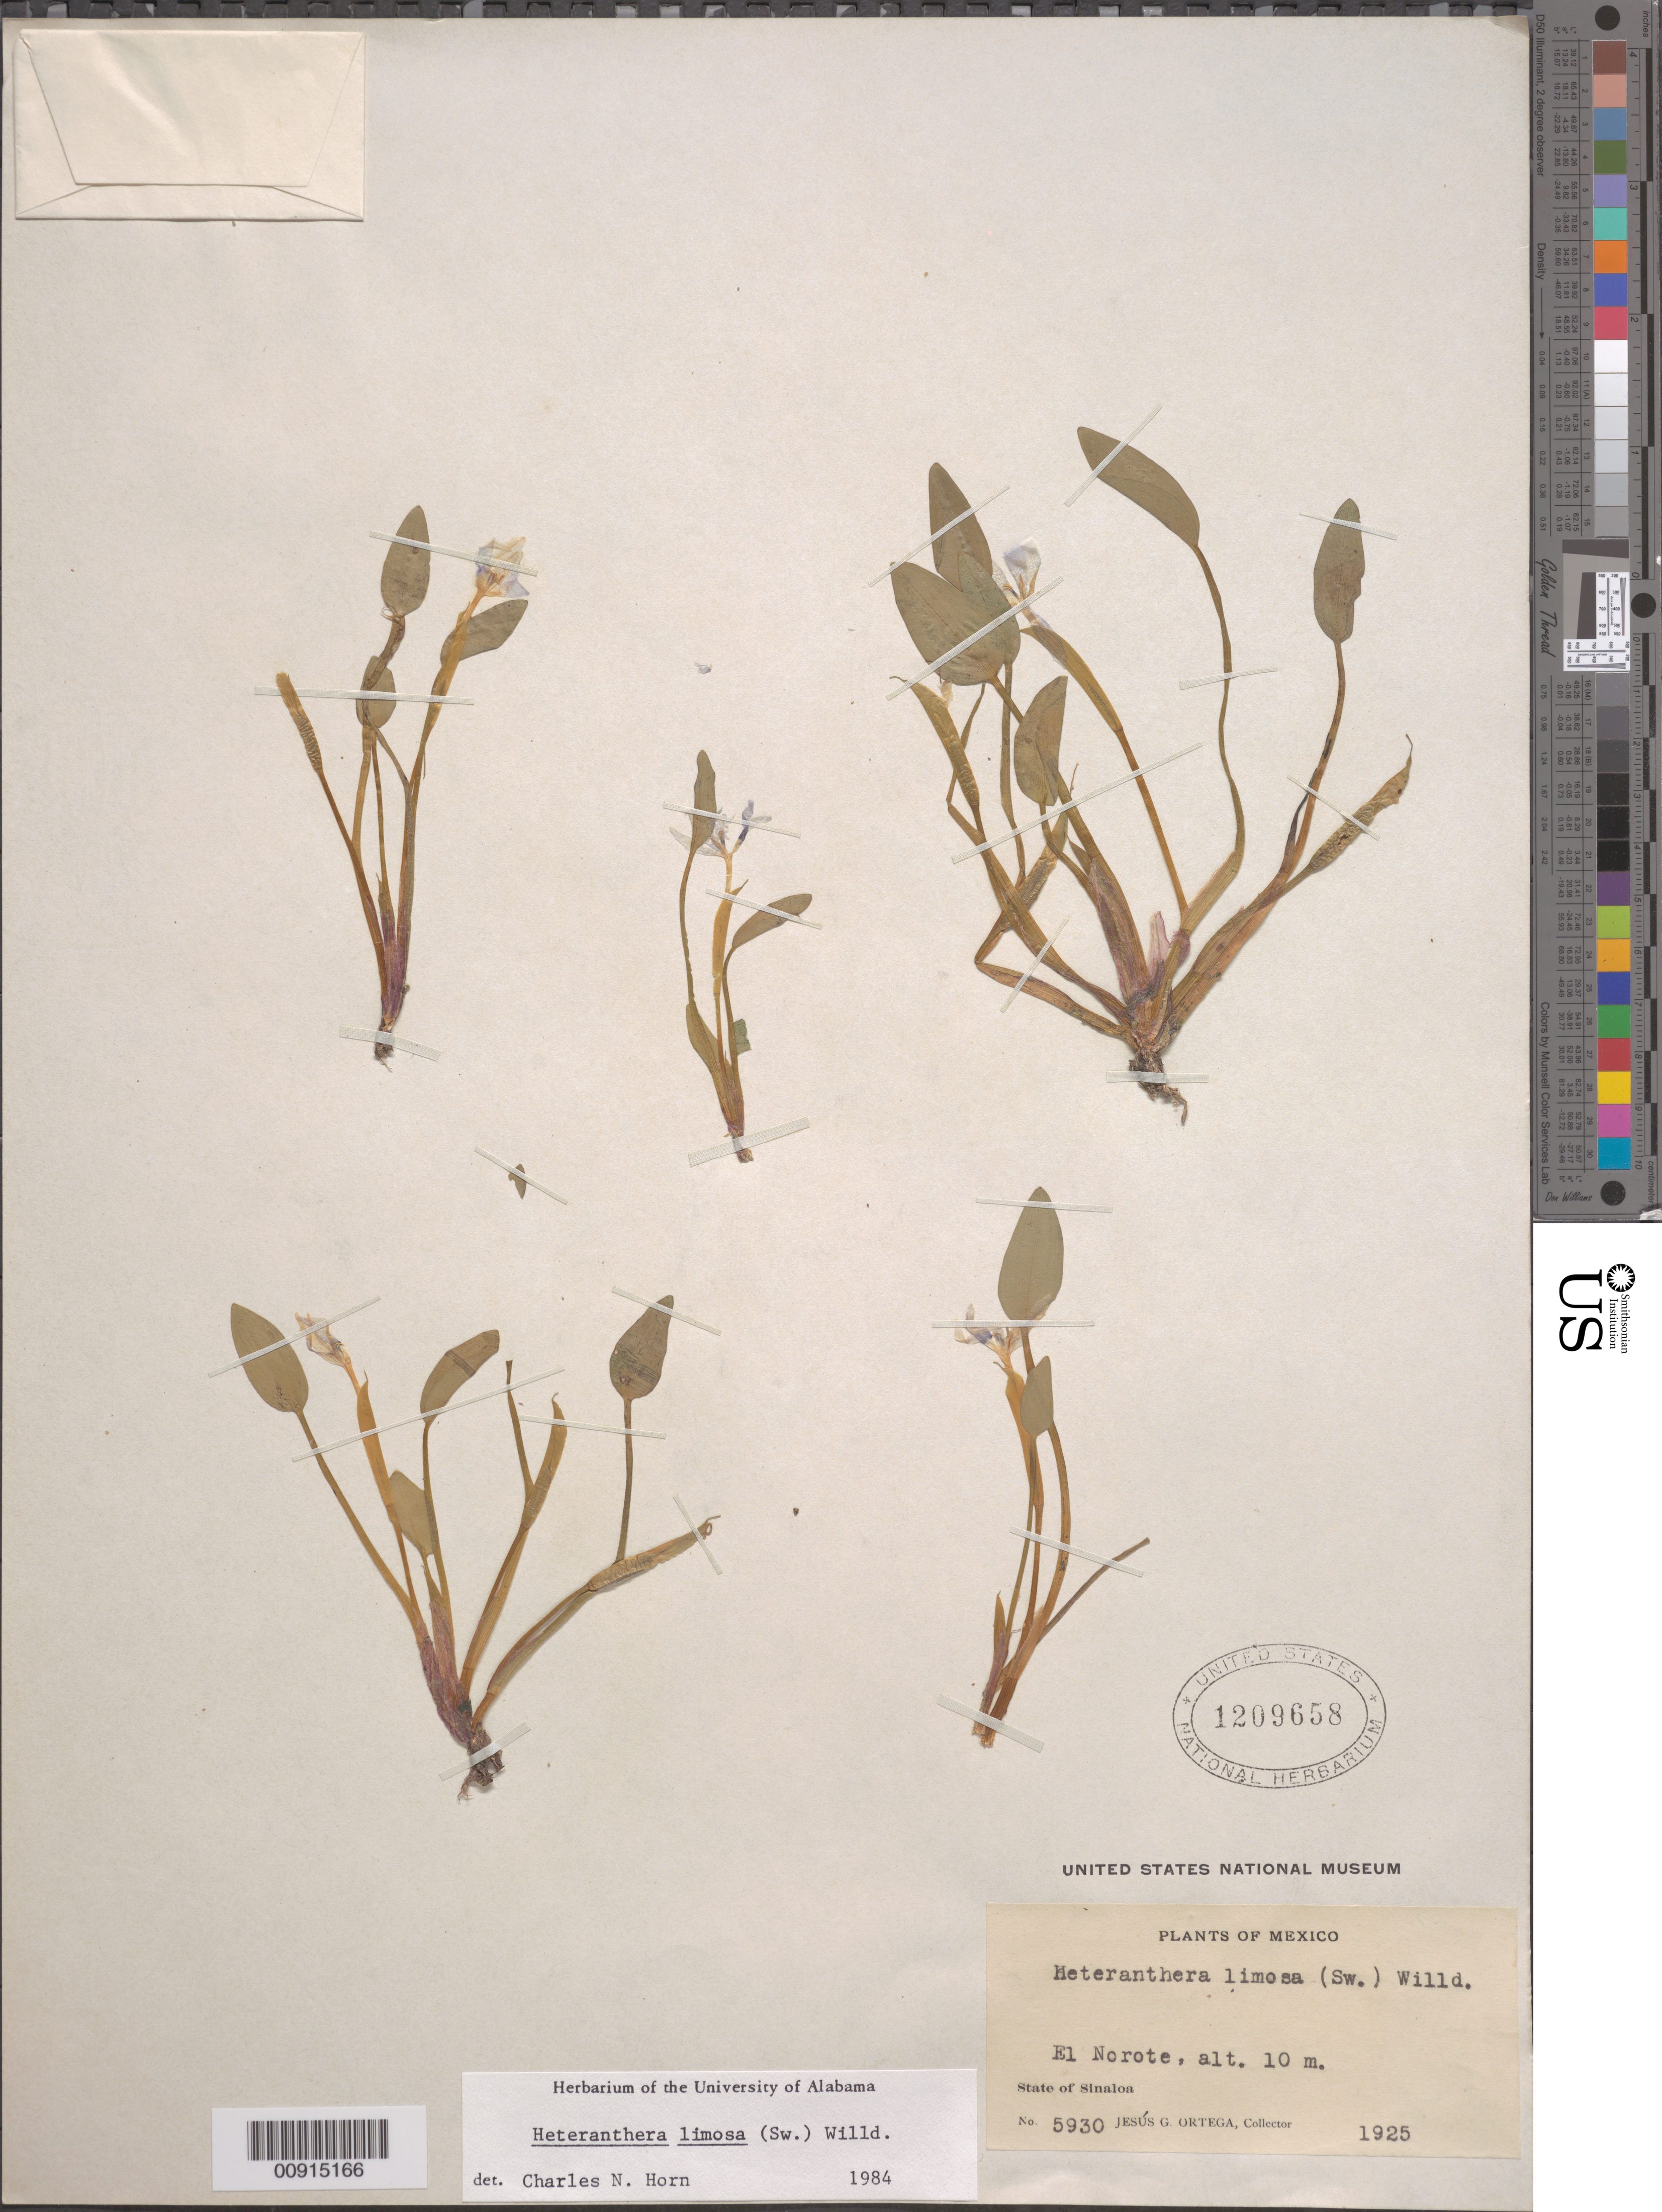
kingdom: Plantae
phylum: Tracheophyta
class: Liliopsida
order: Commelinales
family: Pontederiaceae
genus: Heteranthera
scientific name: Heteranthera limosa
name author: (Sw.) Willd.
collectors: J. Ortega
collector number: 5930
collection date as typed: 1925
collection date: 1925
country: Mexico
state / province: Sinaloa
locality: El Norote, State of Sinaloa.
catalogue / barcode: US 1209658